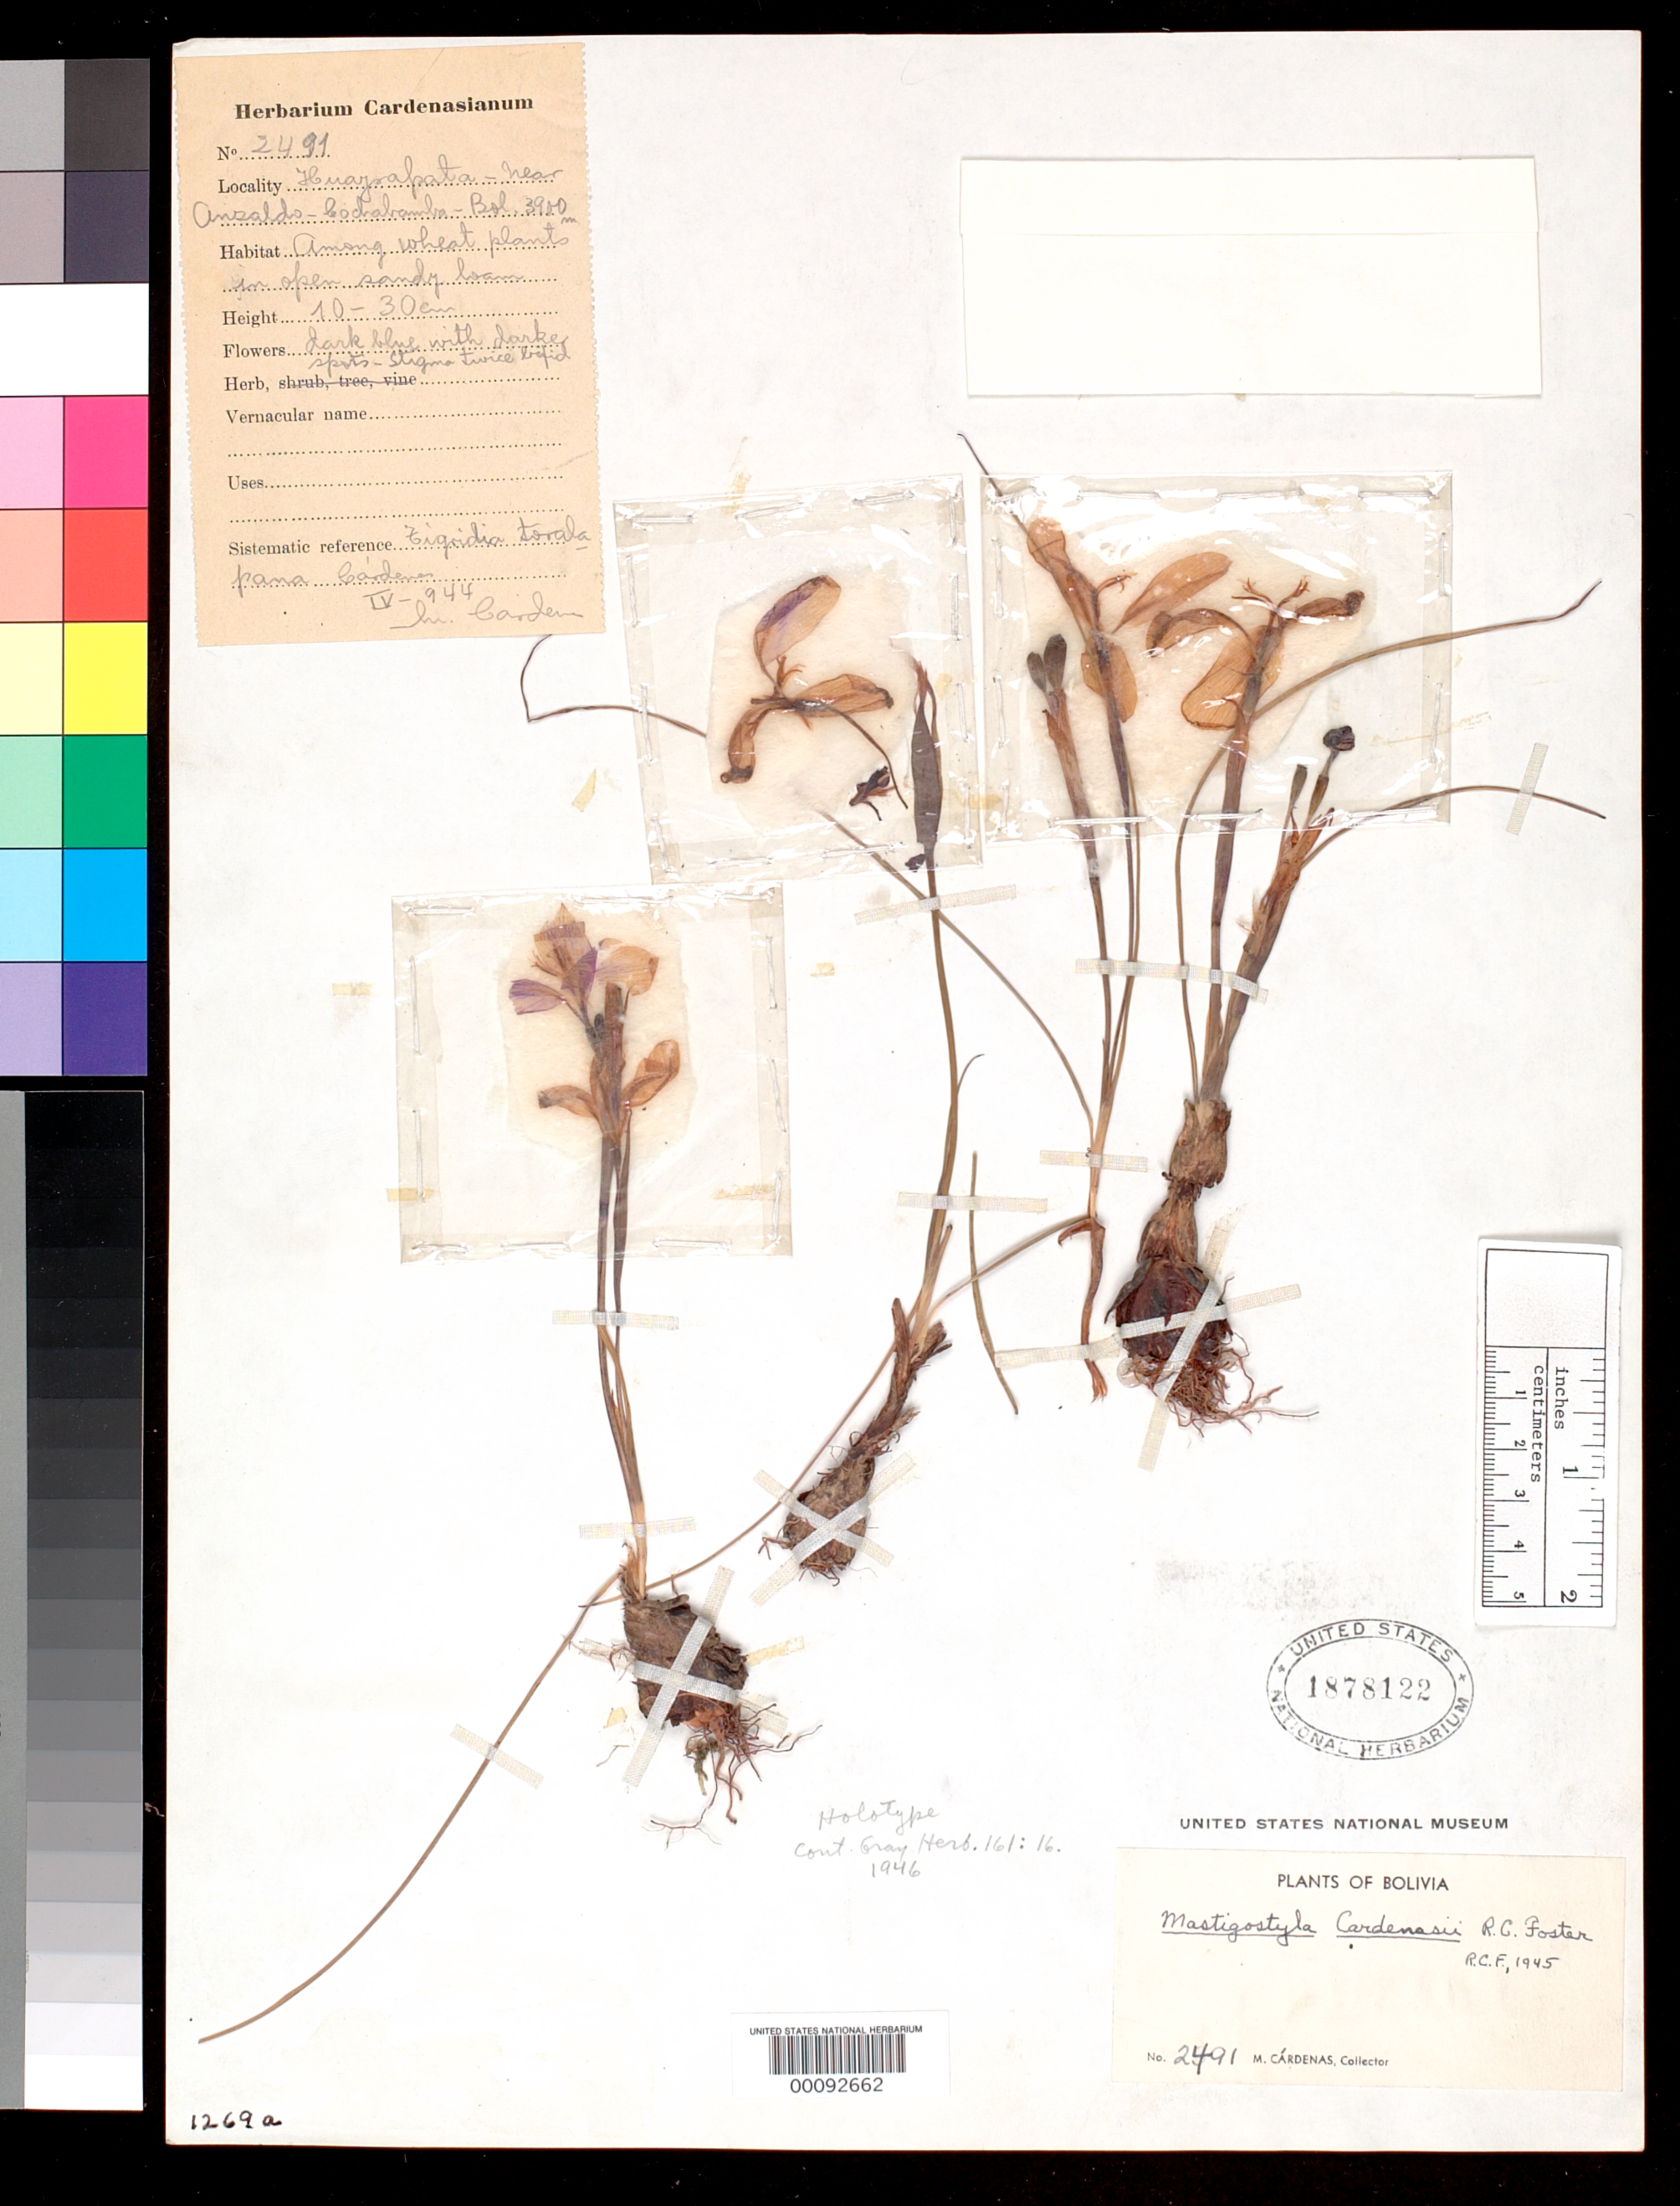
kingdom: Plantae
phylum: Tracheophyta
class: Liliopsida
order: Asparagales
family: Iridaceae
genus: Mastigostyla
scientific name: Mastigostyla cardenasii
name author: R.C. Foster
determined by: Foster, R. C.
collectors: M. Cárdenas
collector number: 2491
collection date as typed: Apr 1944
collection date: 1944-04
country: Bolivia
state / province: Cochabamba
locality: Huayrapata, near Anzaldo.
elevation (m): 3900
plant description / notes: Possibly original material but neither the type nor paratype of Mastigostyla cardenasii R.C. Foster. Protologue cites only the type collection (Cardenas 2337).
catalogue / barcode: US 1878122